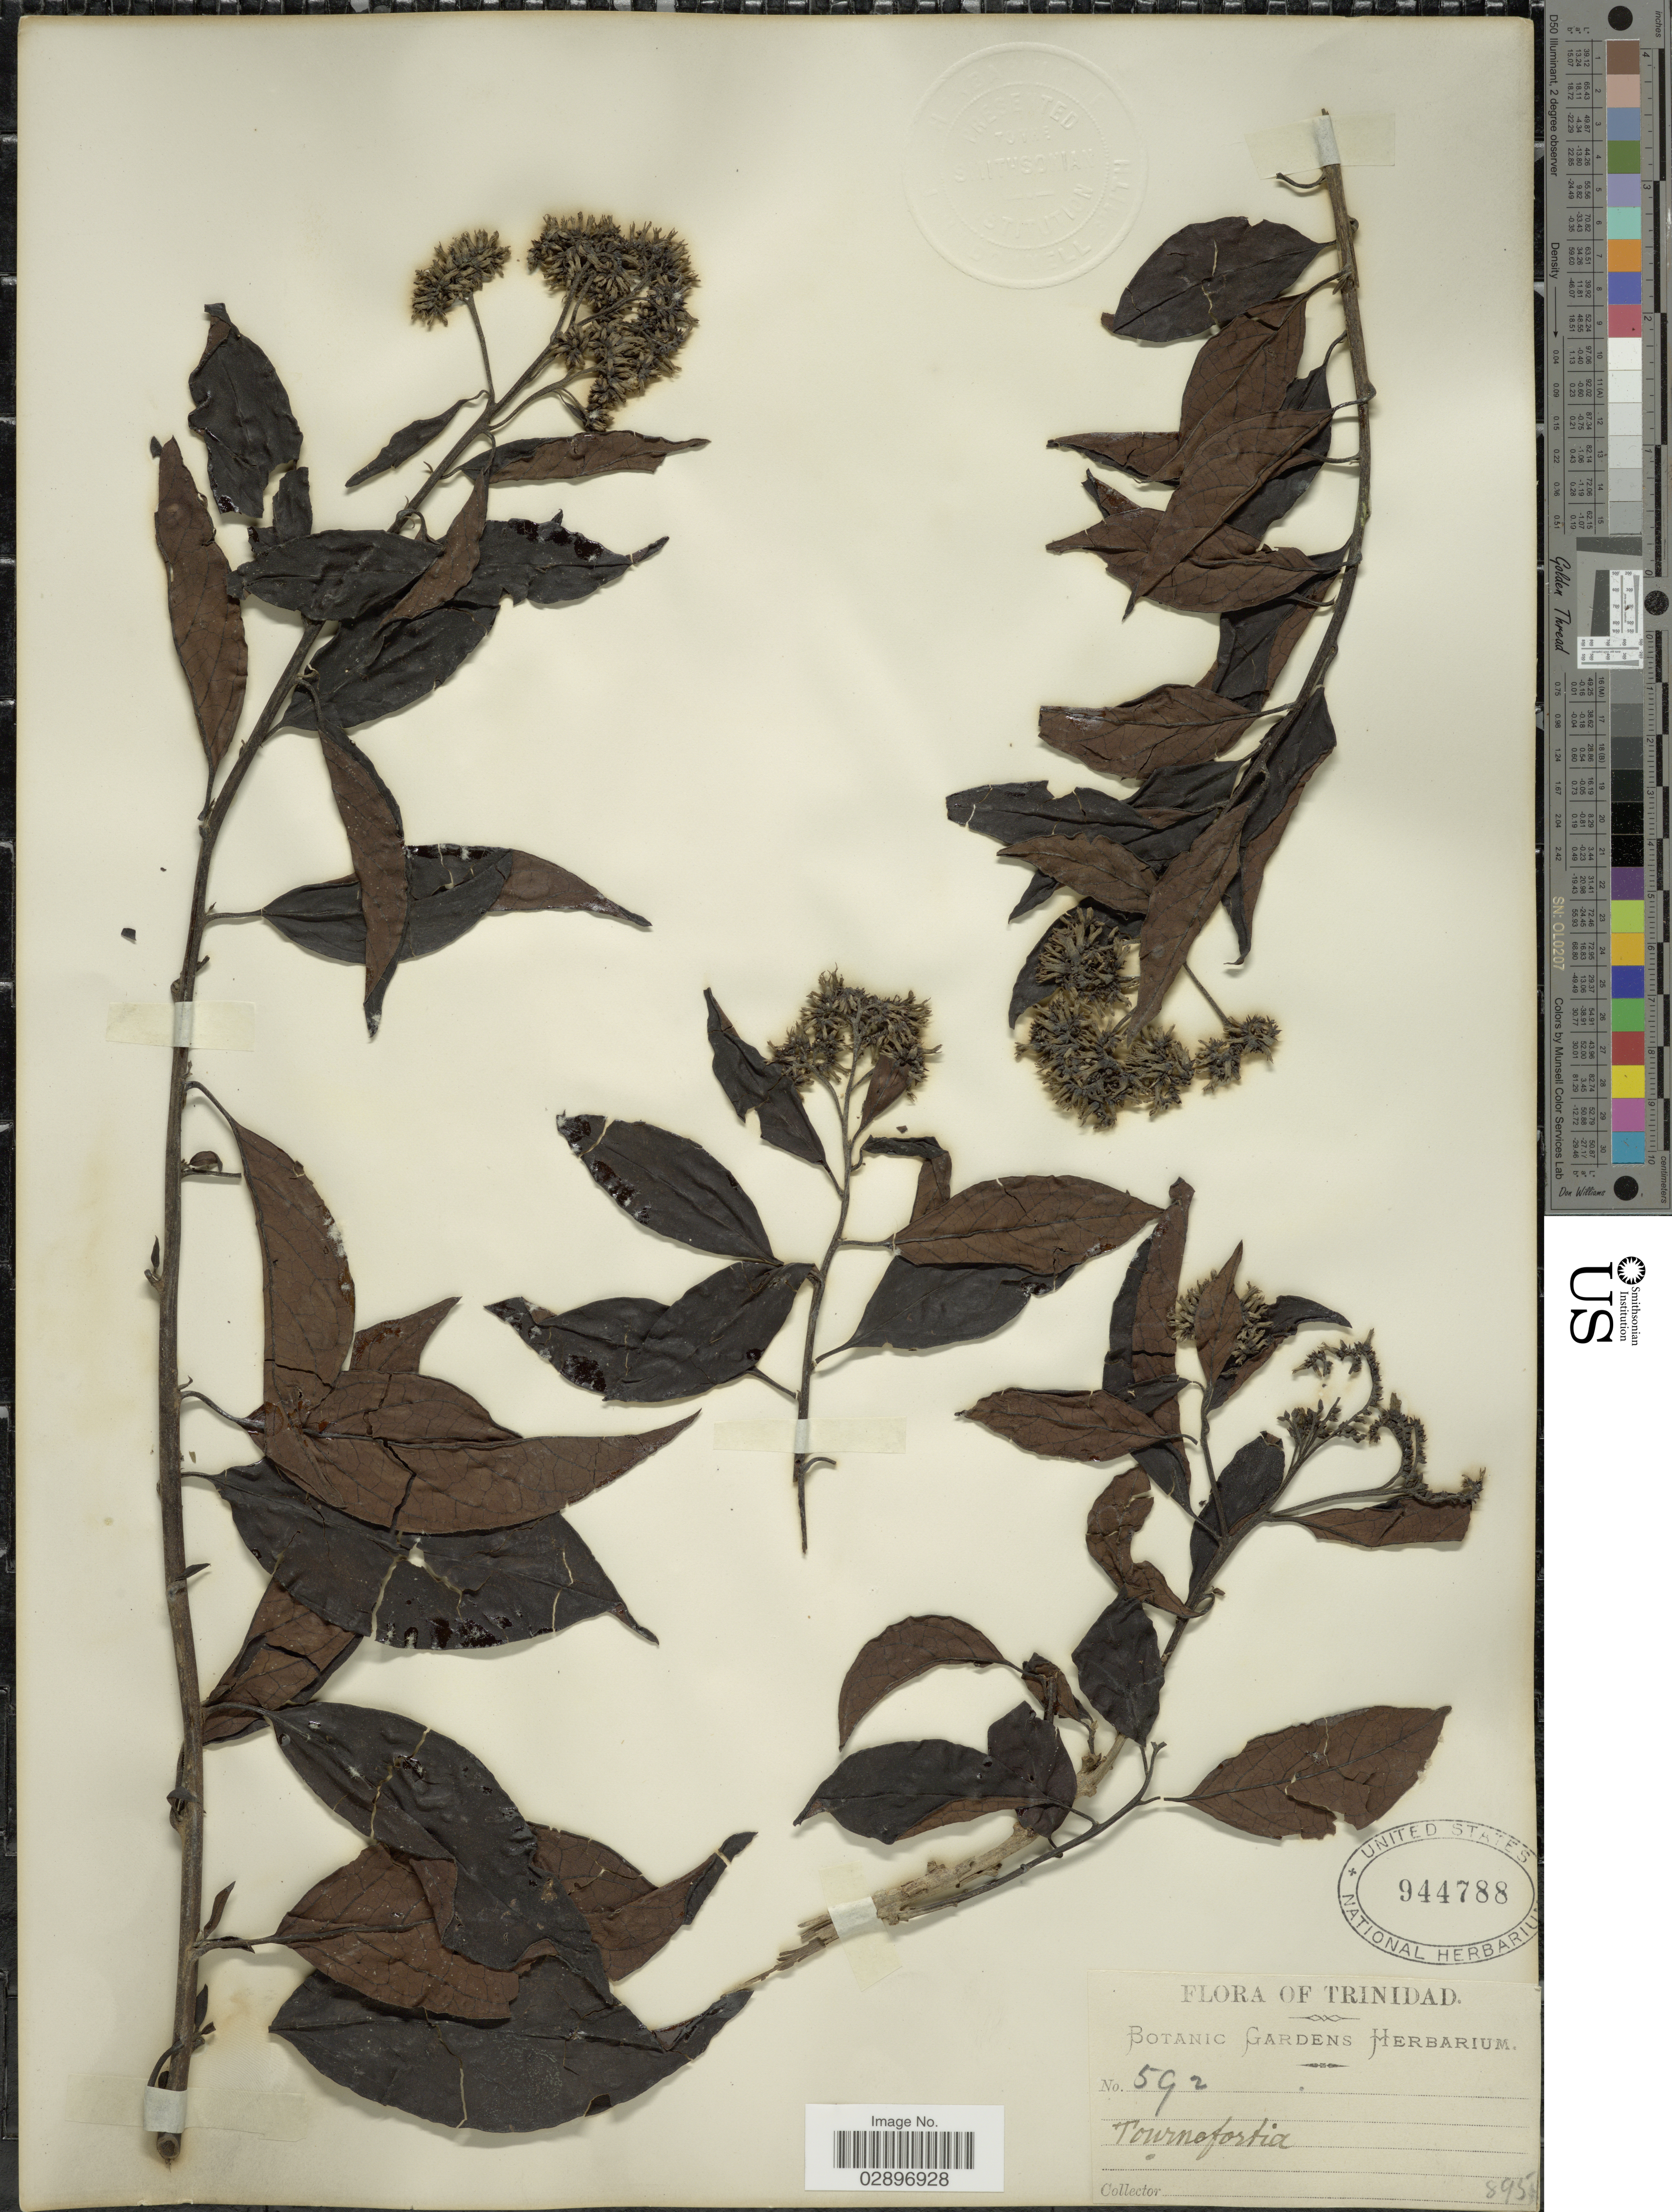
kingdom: Plantae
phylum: Tracheophyta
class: Magnoliopsida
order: Boraginales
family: Heliotropiaceae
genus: Tournefortia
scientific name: Tournefortia bicolor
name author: Sw.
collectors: ex herb. Botanic Gardens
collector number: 592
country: Trinidad and Tobago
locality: Trinidad.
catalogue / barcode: US 944788